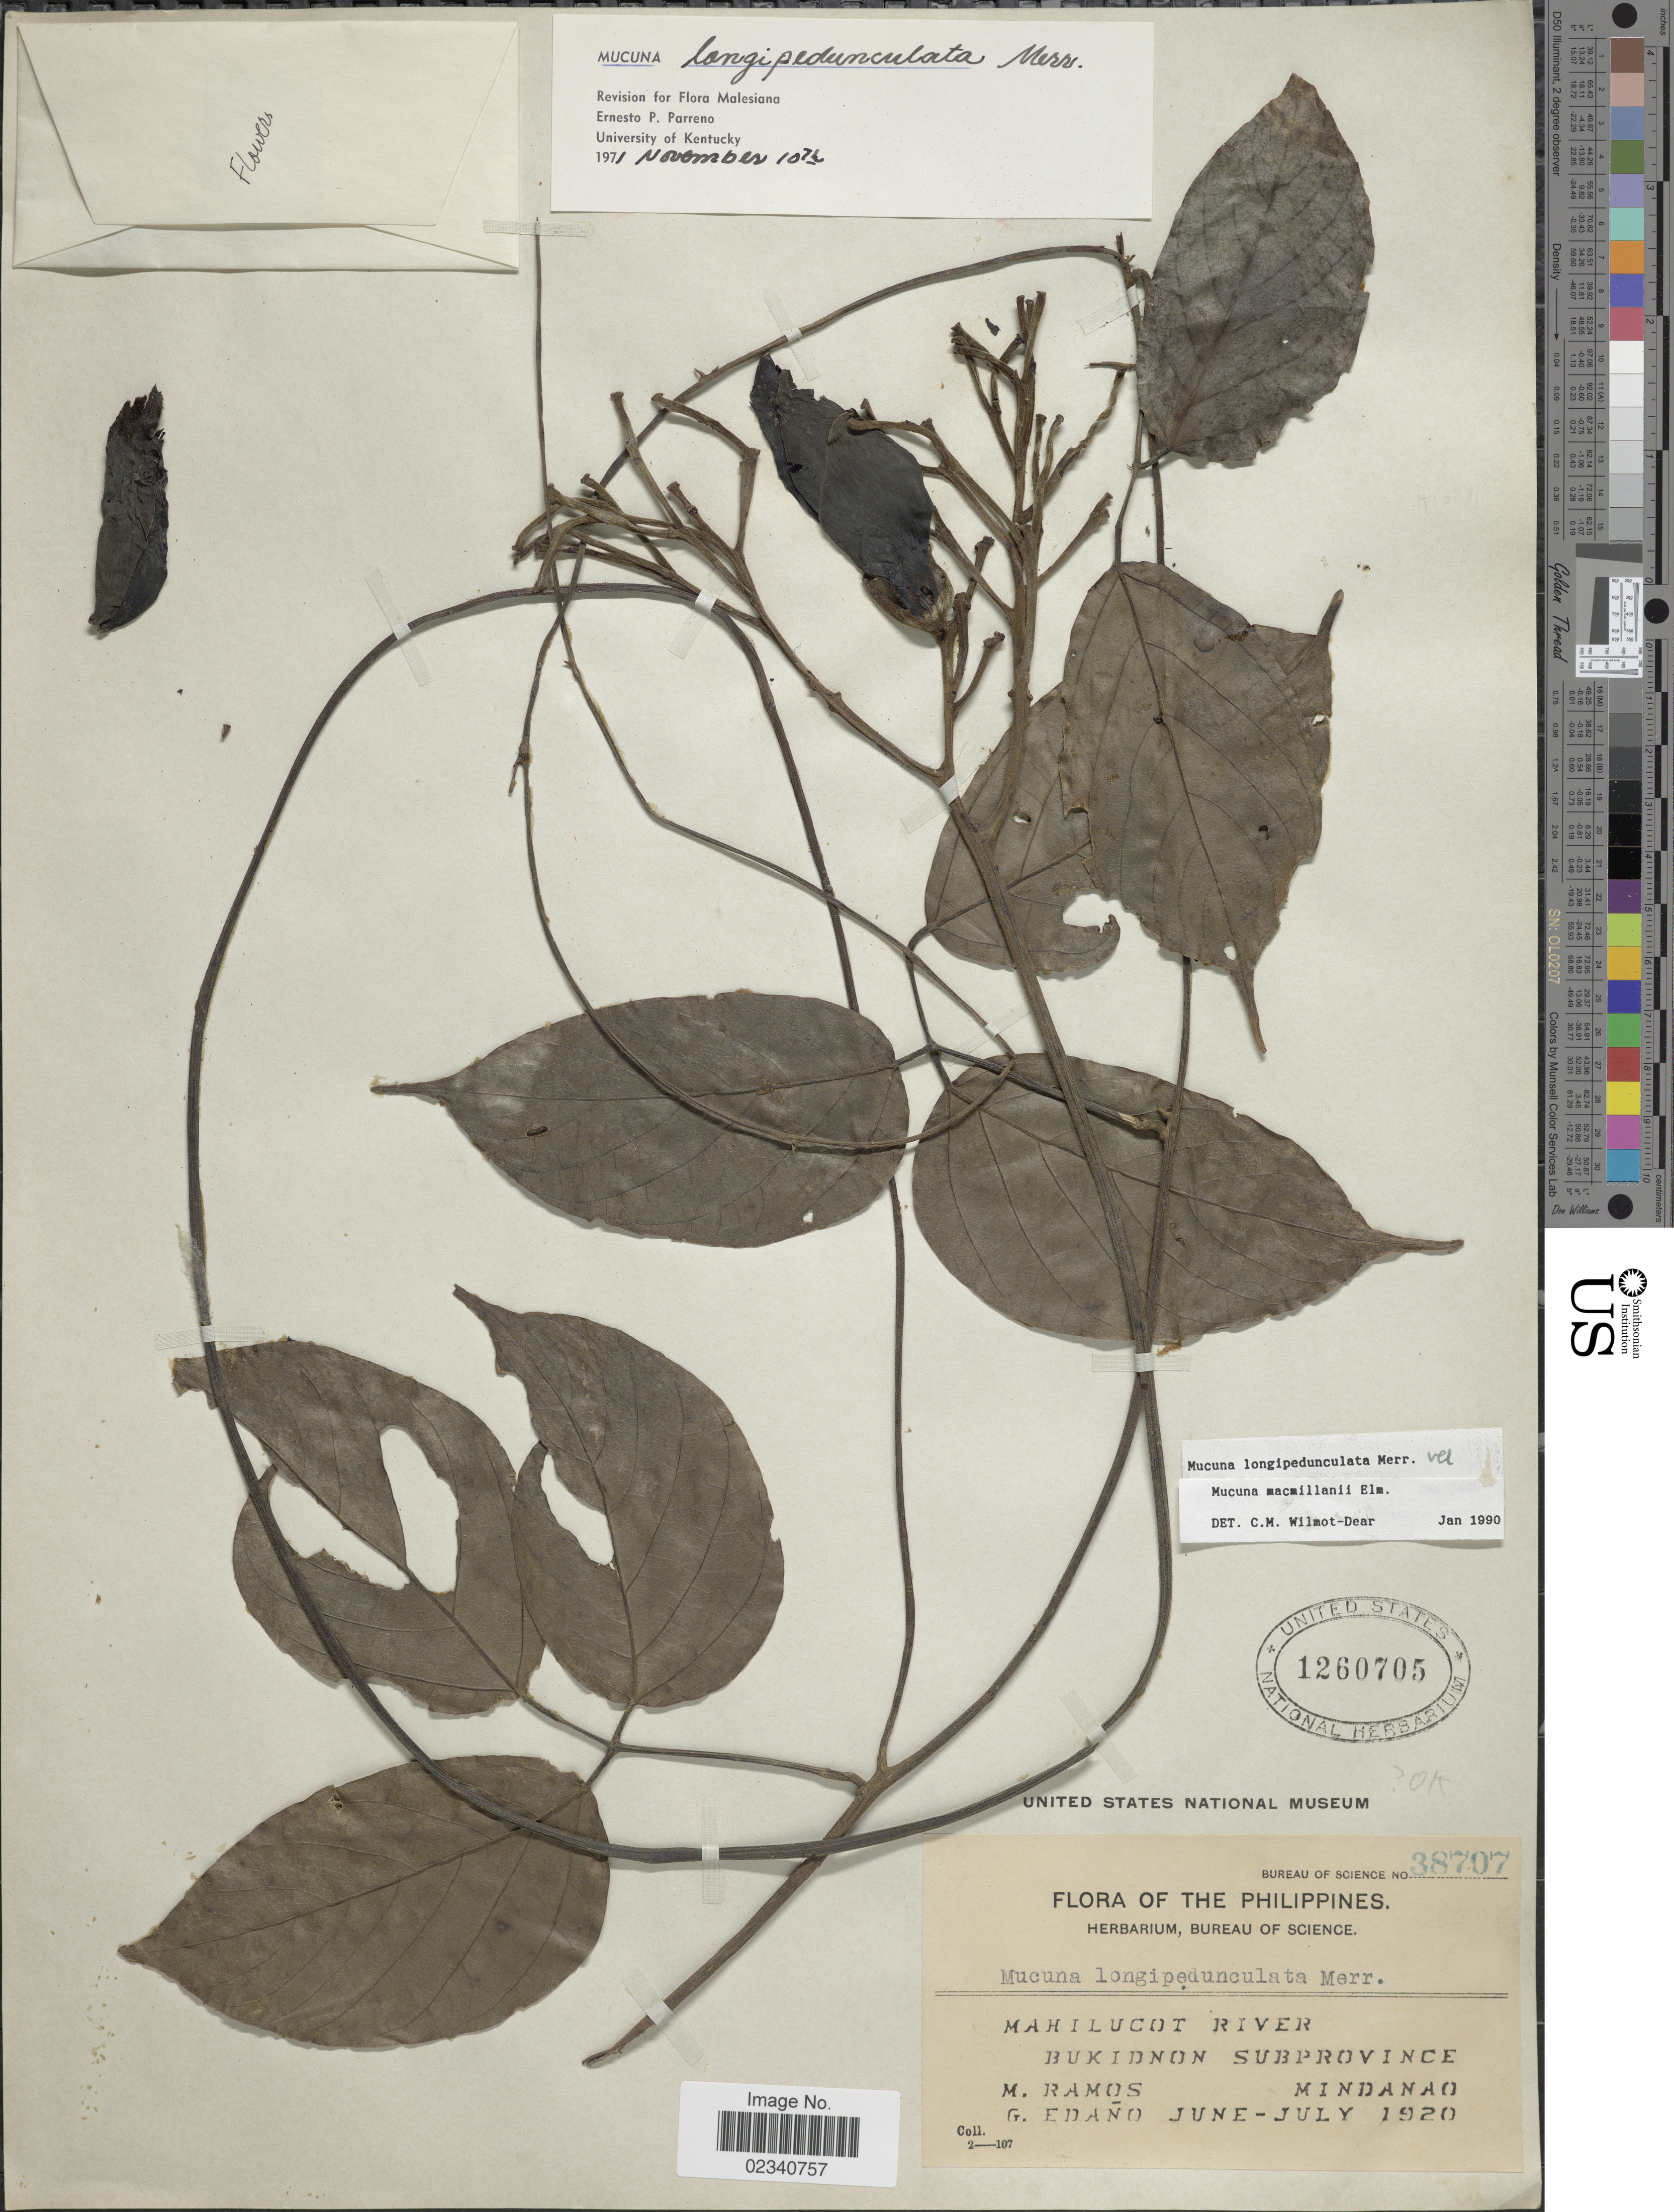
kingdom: Plantae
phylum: Tracheophyta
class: Magnoliopsida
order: Fabales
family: Fabaceae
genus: Mucuna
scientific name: Mucuna longipedunculata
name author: Merr.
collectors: M. Ramos & G. Edaño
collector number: Bureau of Science 38707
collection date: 1920-06/1920-07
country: Philippines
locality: Bukidnon Subprovince, Mindanao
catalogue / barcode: US 1260705